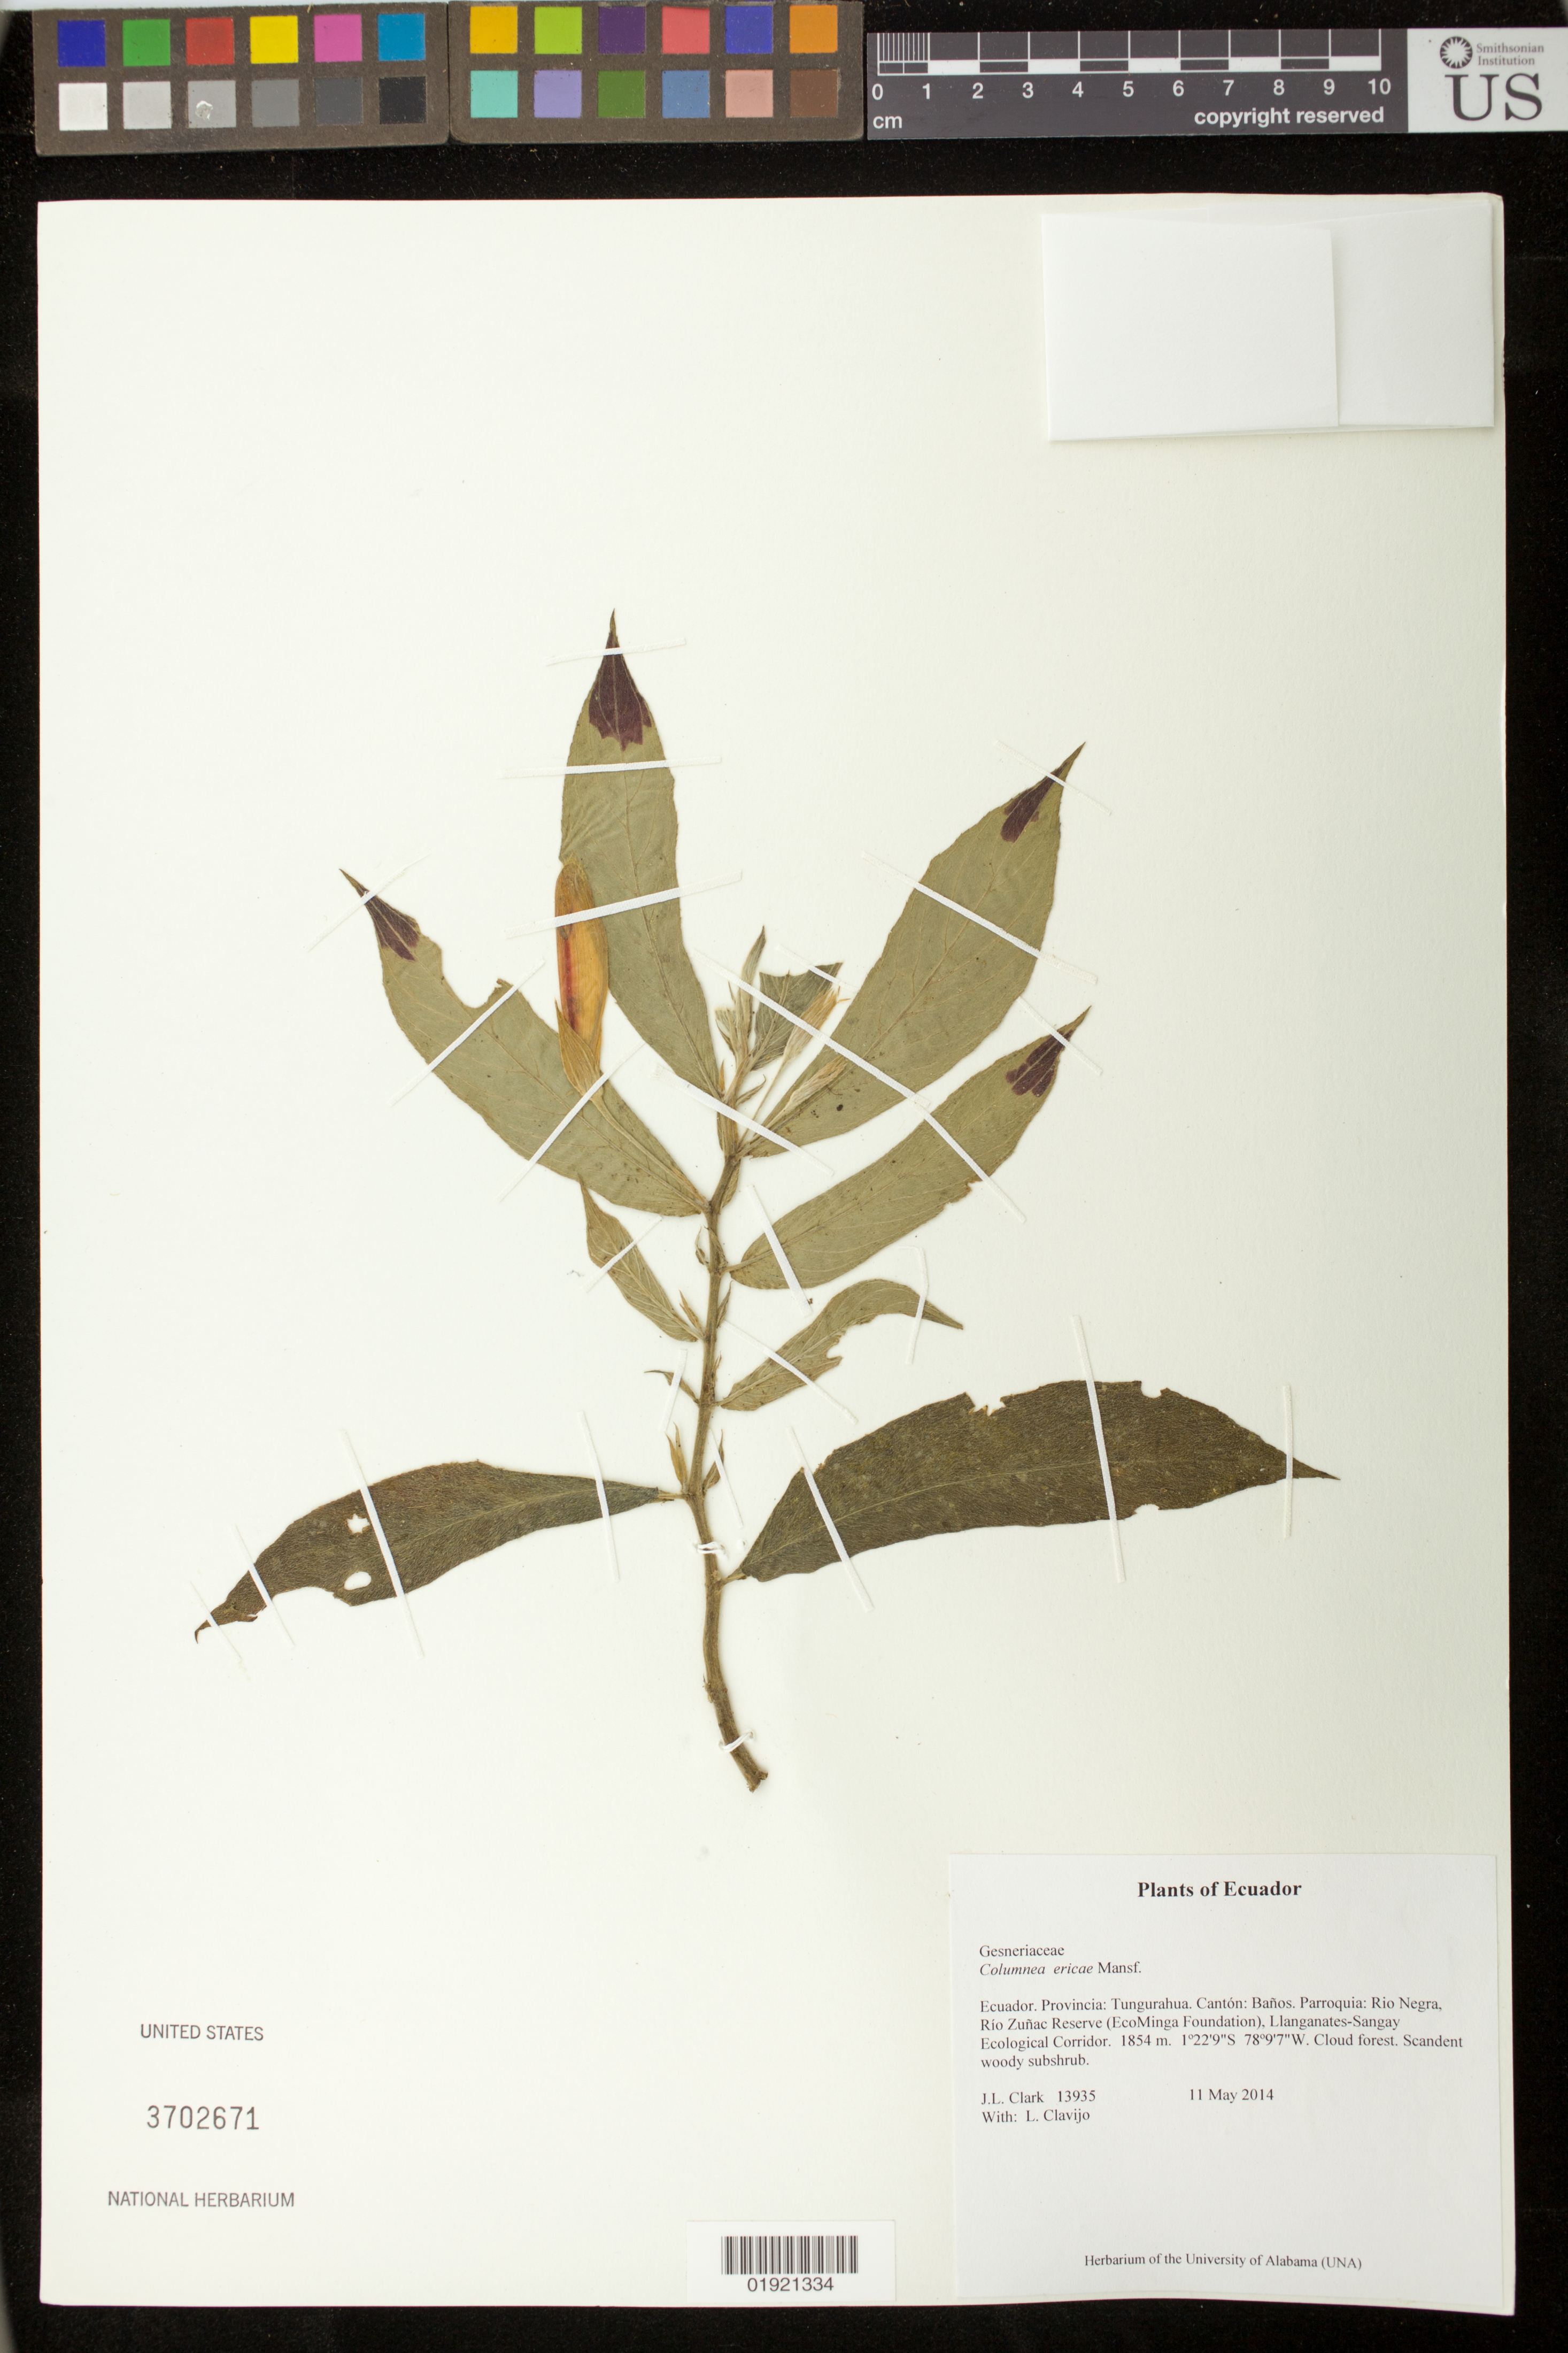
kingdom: Plantae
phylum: Tracheophyta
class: Magnoliopsida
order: Lamiales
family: Gesneriaceae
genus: Columnea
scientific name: Columnea ericae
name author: Mansf.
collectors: J. L. Clark & L. Clavijo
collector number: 13935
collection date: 2014-05-11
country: Ecuador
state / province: Tungurahua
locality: Canton: Banos. Parroquia: Rio Negra, Rio Zunac Reserve (EcoMinga Foundation), Llanganates-Sangay Ecological Corridor.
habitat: Cloud forest.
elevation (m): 1854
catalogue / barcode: US 3702671